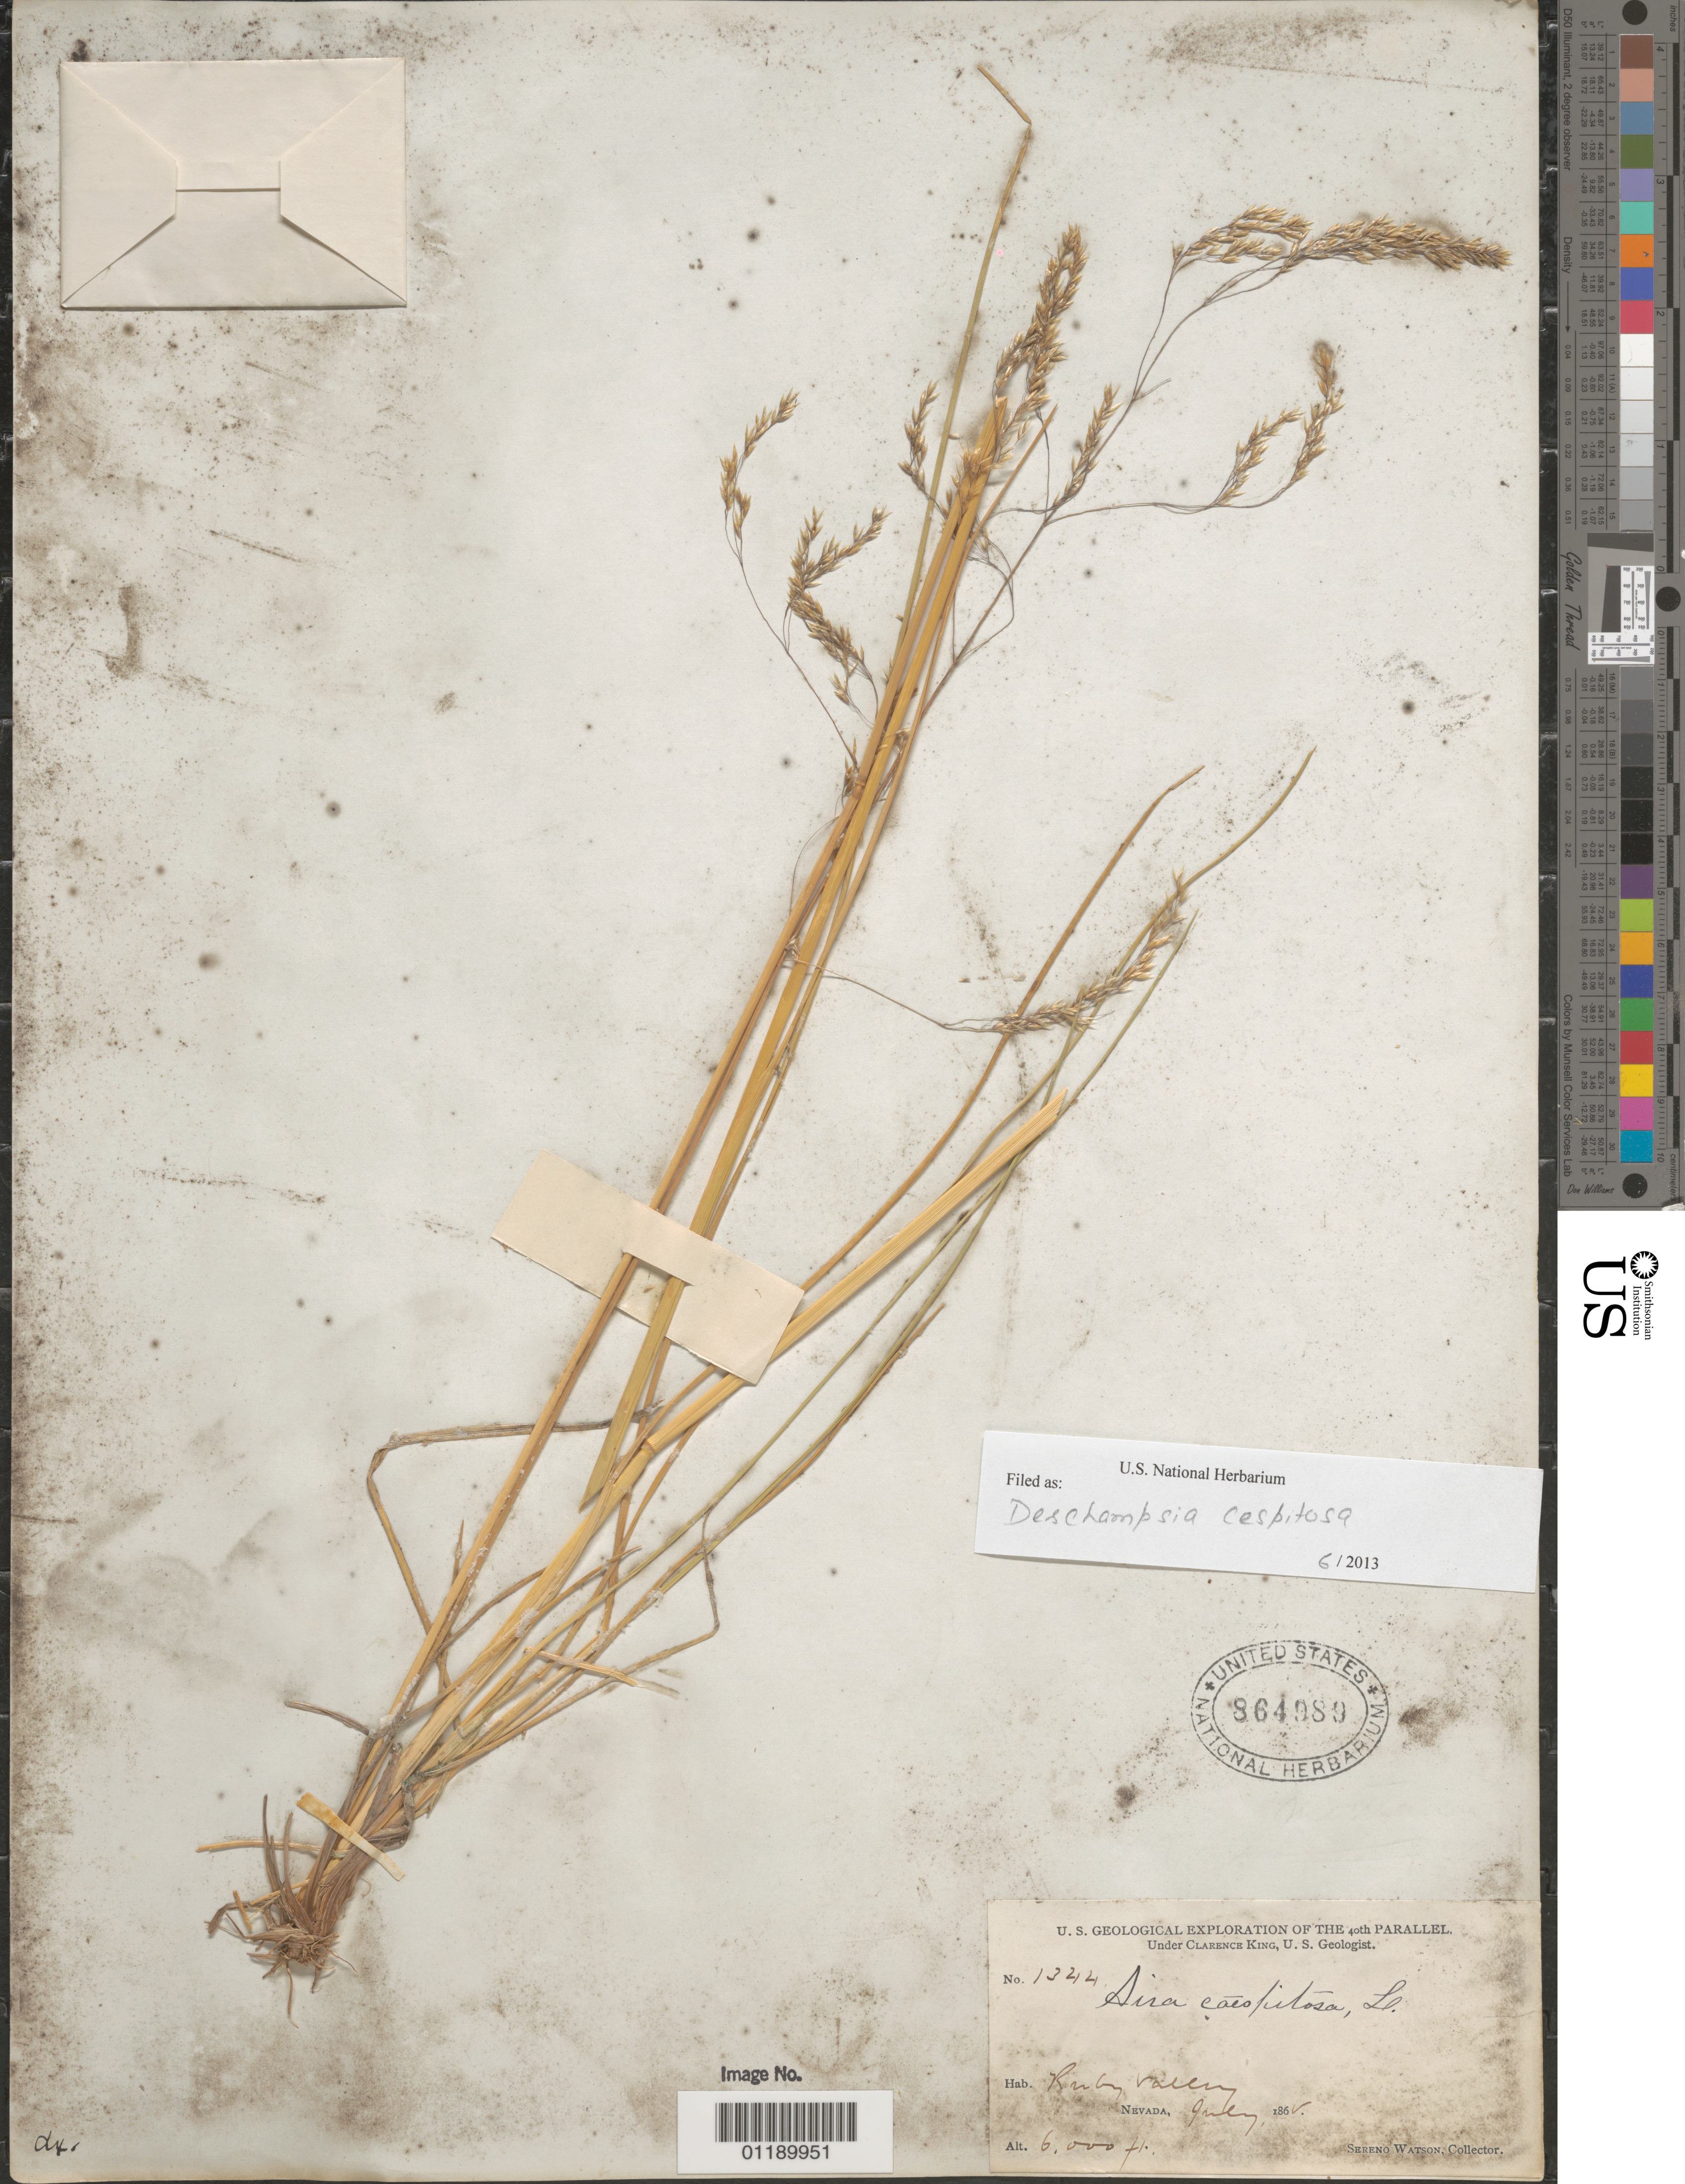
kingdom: Plantae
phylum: Tracheophyta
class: Liliopsida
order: Poales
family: Poaceae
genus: Deschampsia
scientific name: Deschampsia cespitosa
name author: (L.) P. Beauv.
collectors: S. Watson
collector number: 1344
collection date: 1868-07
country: United States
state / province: Nevada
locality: Ruby Valley.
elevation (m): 1829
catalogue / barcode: US 864989